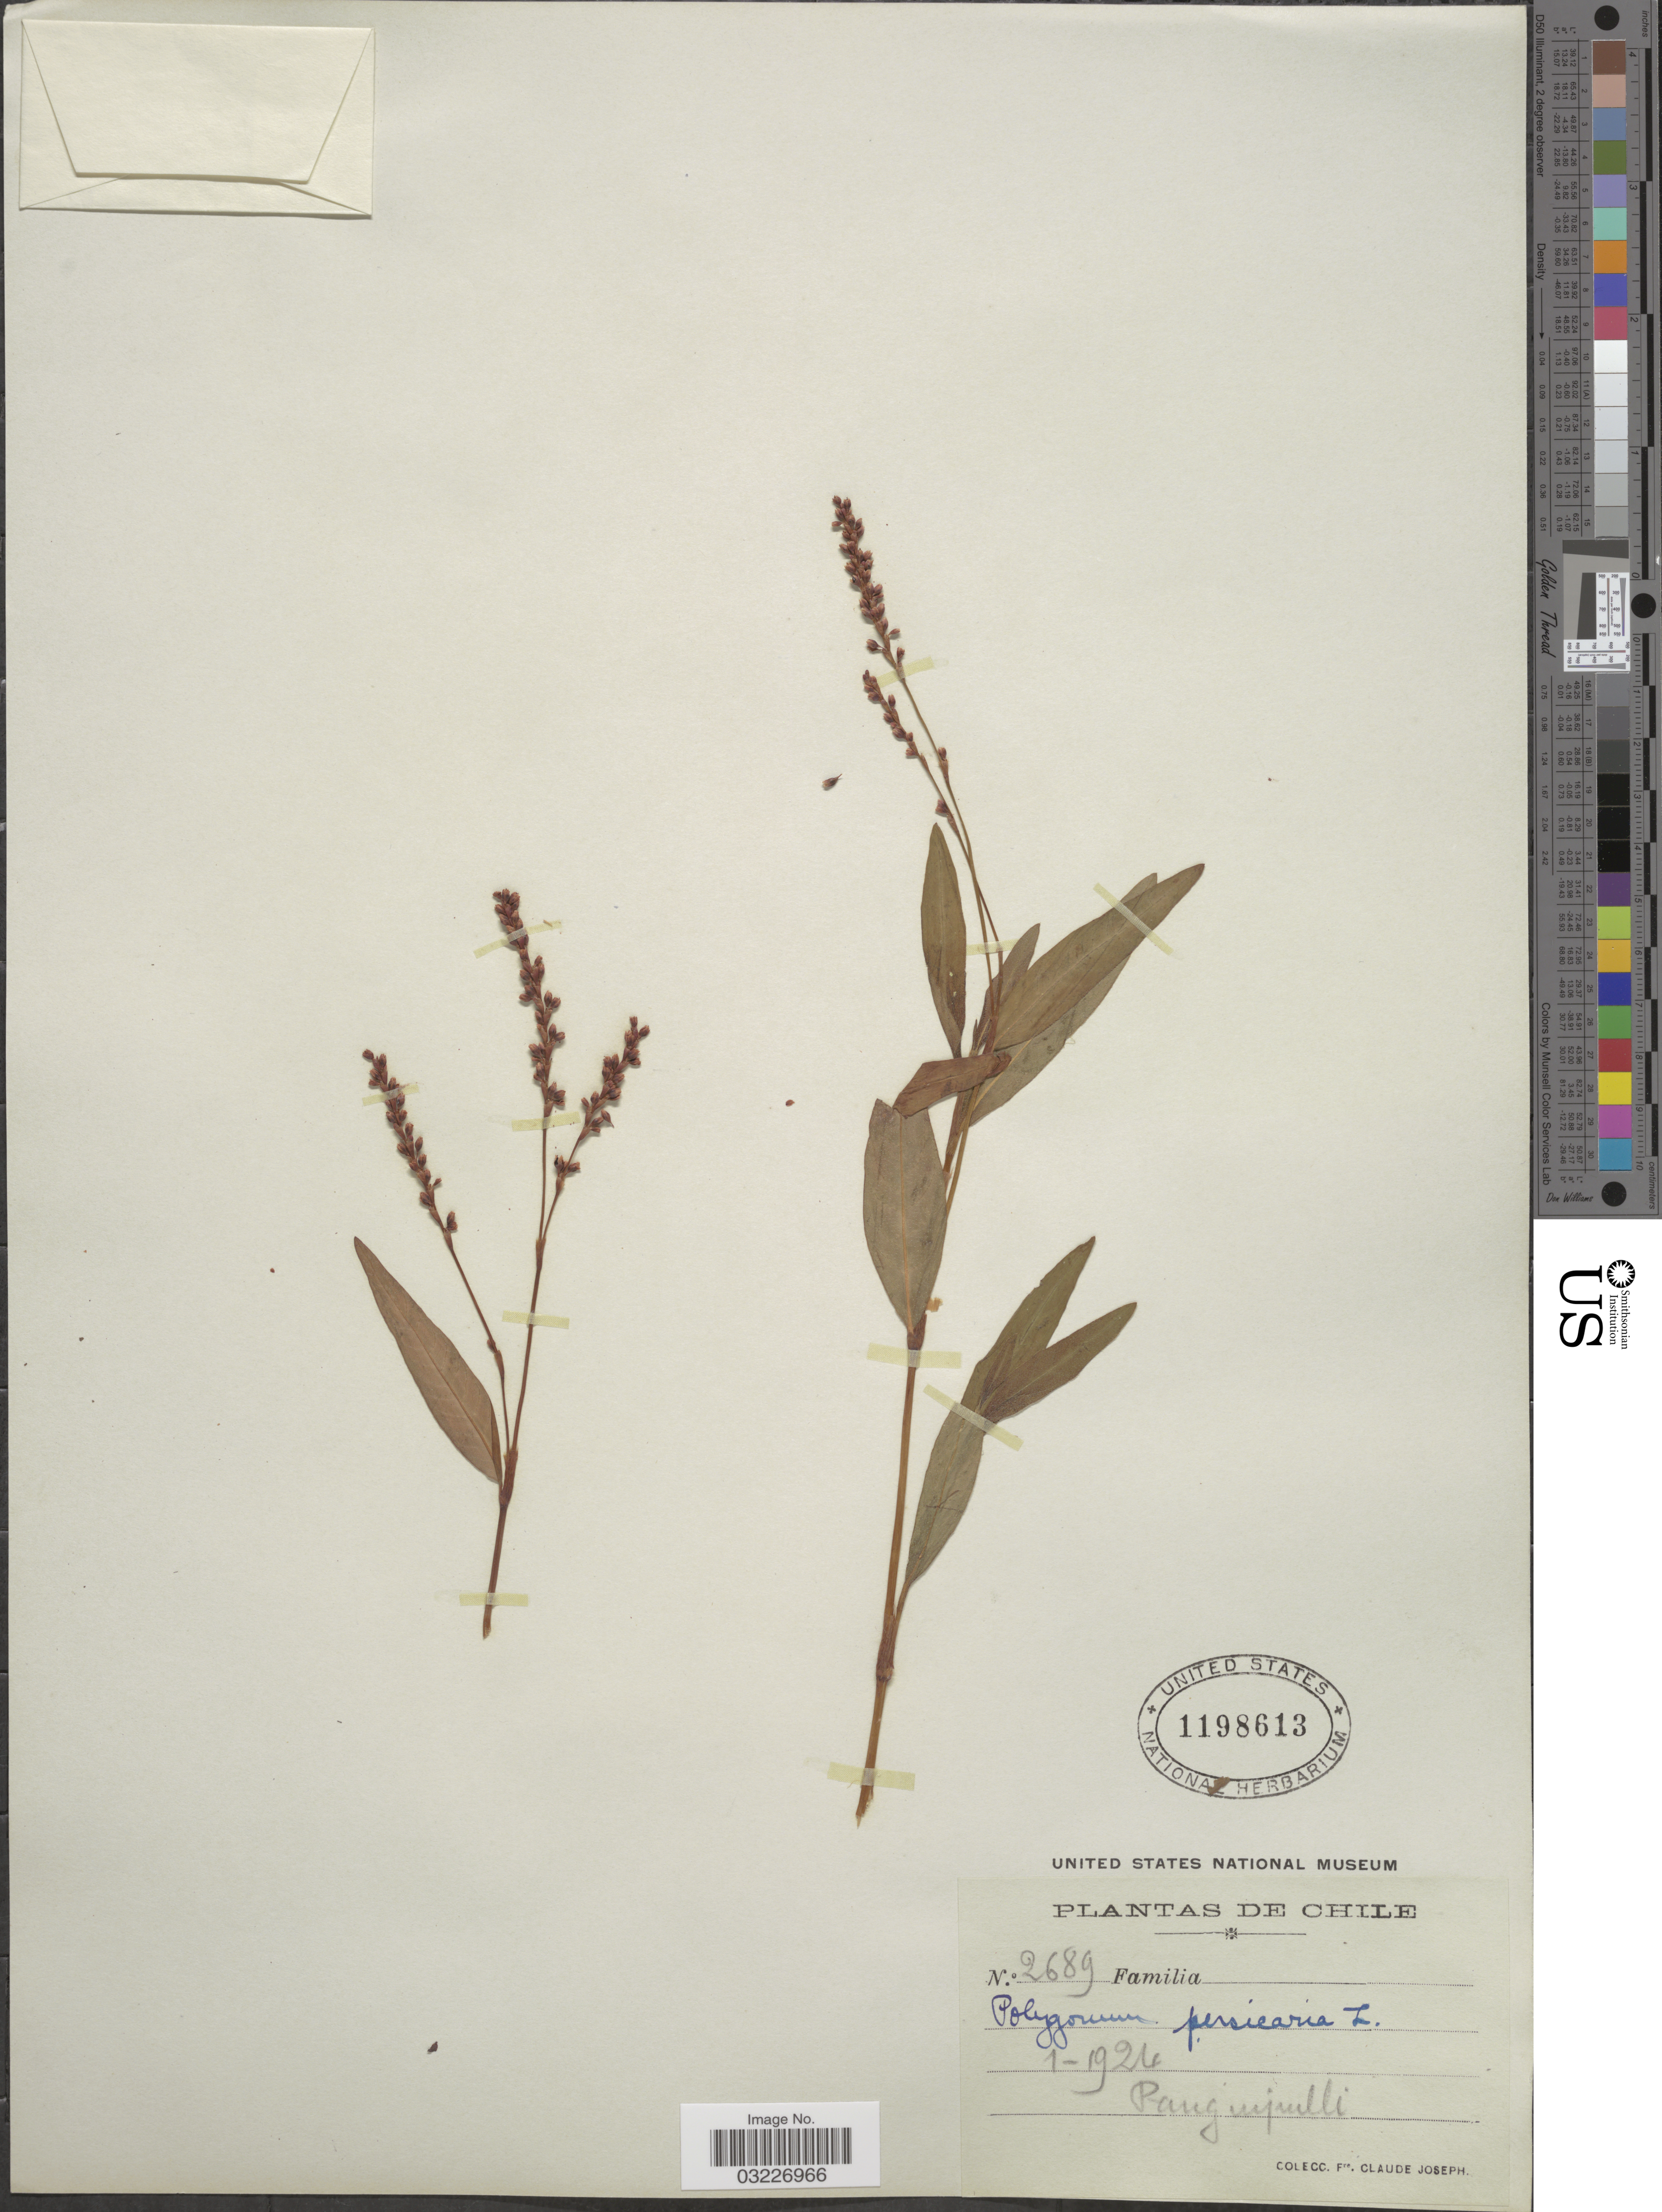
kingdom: Plantae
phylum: Tracheophyta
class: Magnoliopsida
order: Caryophyllales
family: Polygonaceae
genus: Polygonum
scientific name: Polygonum persicaria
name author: L.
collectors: Bro. Claude-Joseph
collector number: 2689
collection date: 1924-01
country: Chile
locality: Panguipulli.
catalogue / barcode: US 1198613